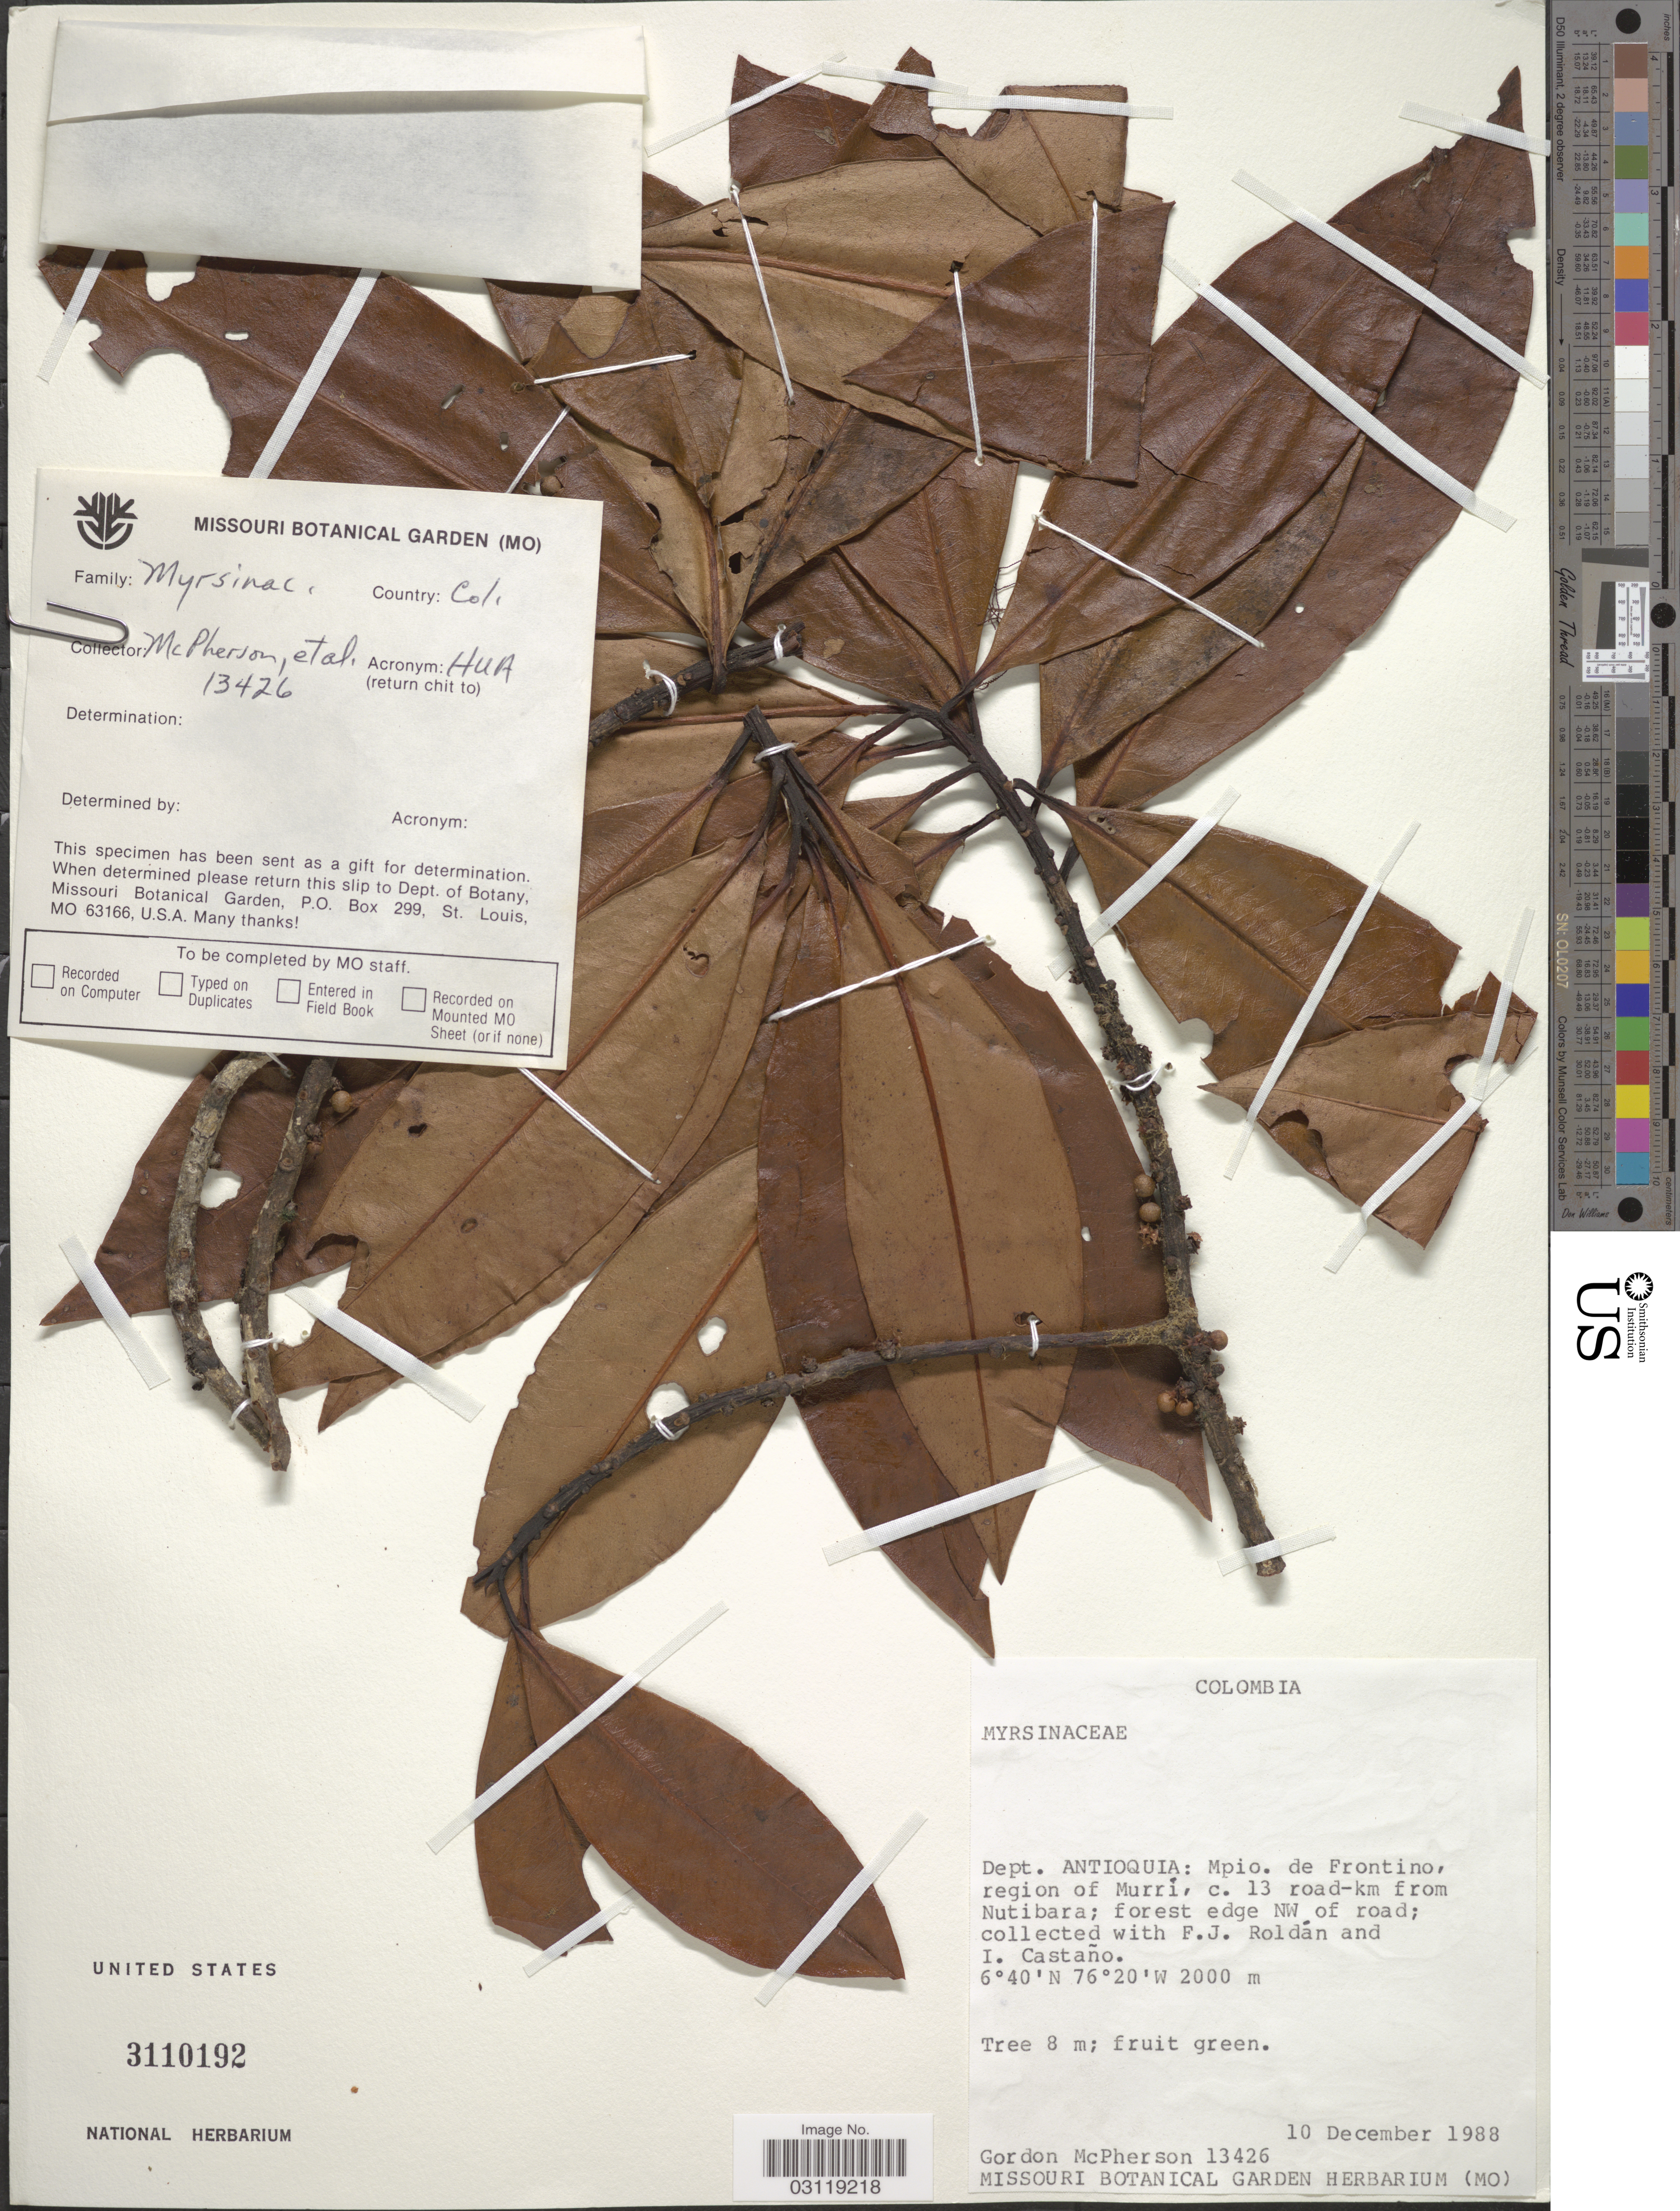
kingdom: Plantae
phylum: Tracheophyta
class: Magnoliopsida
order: Ericales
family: Primulaceae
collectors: G. D. McPherson, F. J. Roldán & I. Castaño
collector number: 13426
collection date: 1988-12-10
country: Colombia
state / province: Antioquia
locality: Dept. Antioquia: Mpio. de Frontino, region of Murrí, c. 13 road-km from Nutibara; forest edge NW of road.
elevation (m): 2000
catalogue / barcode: US 3110192